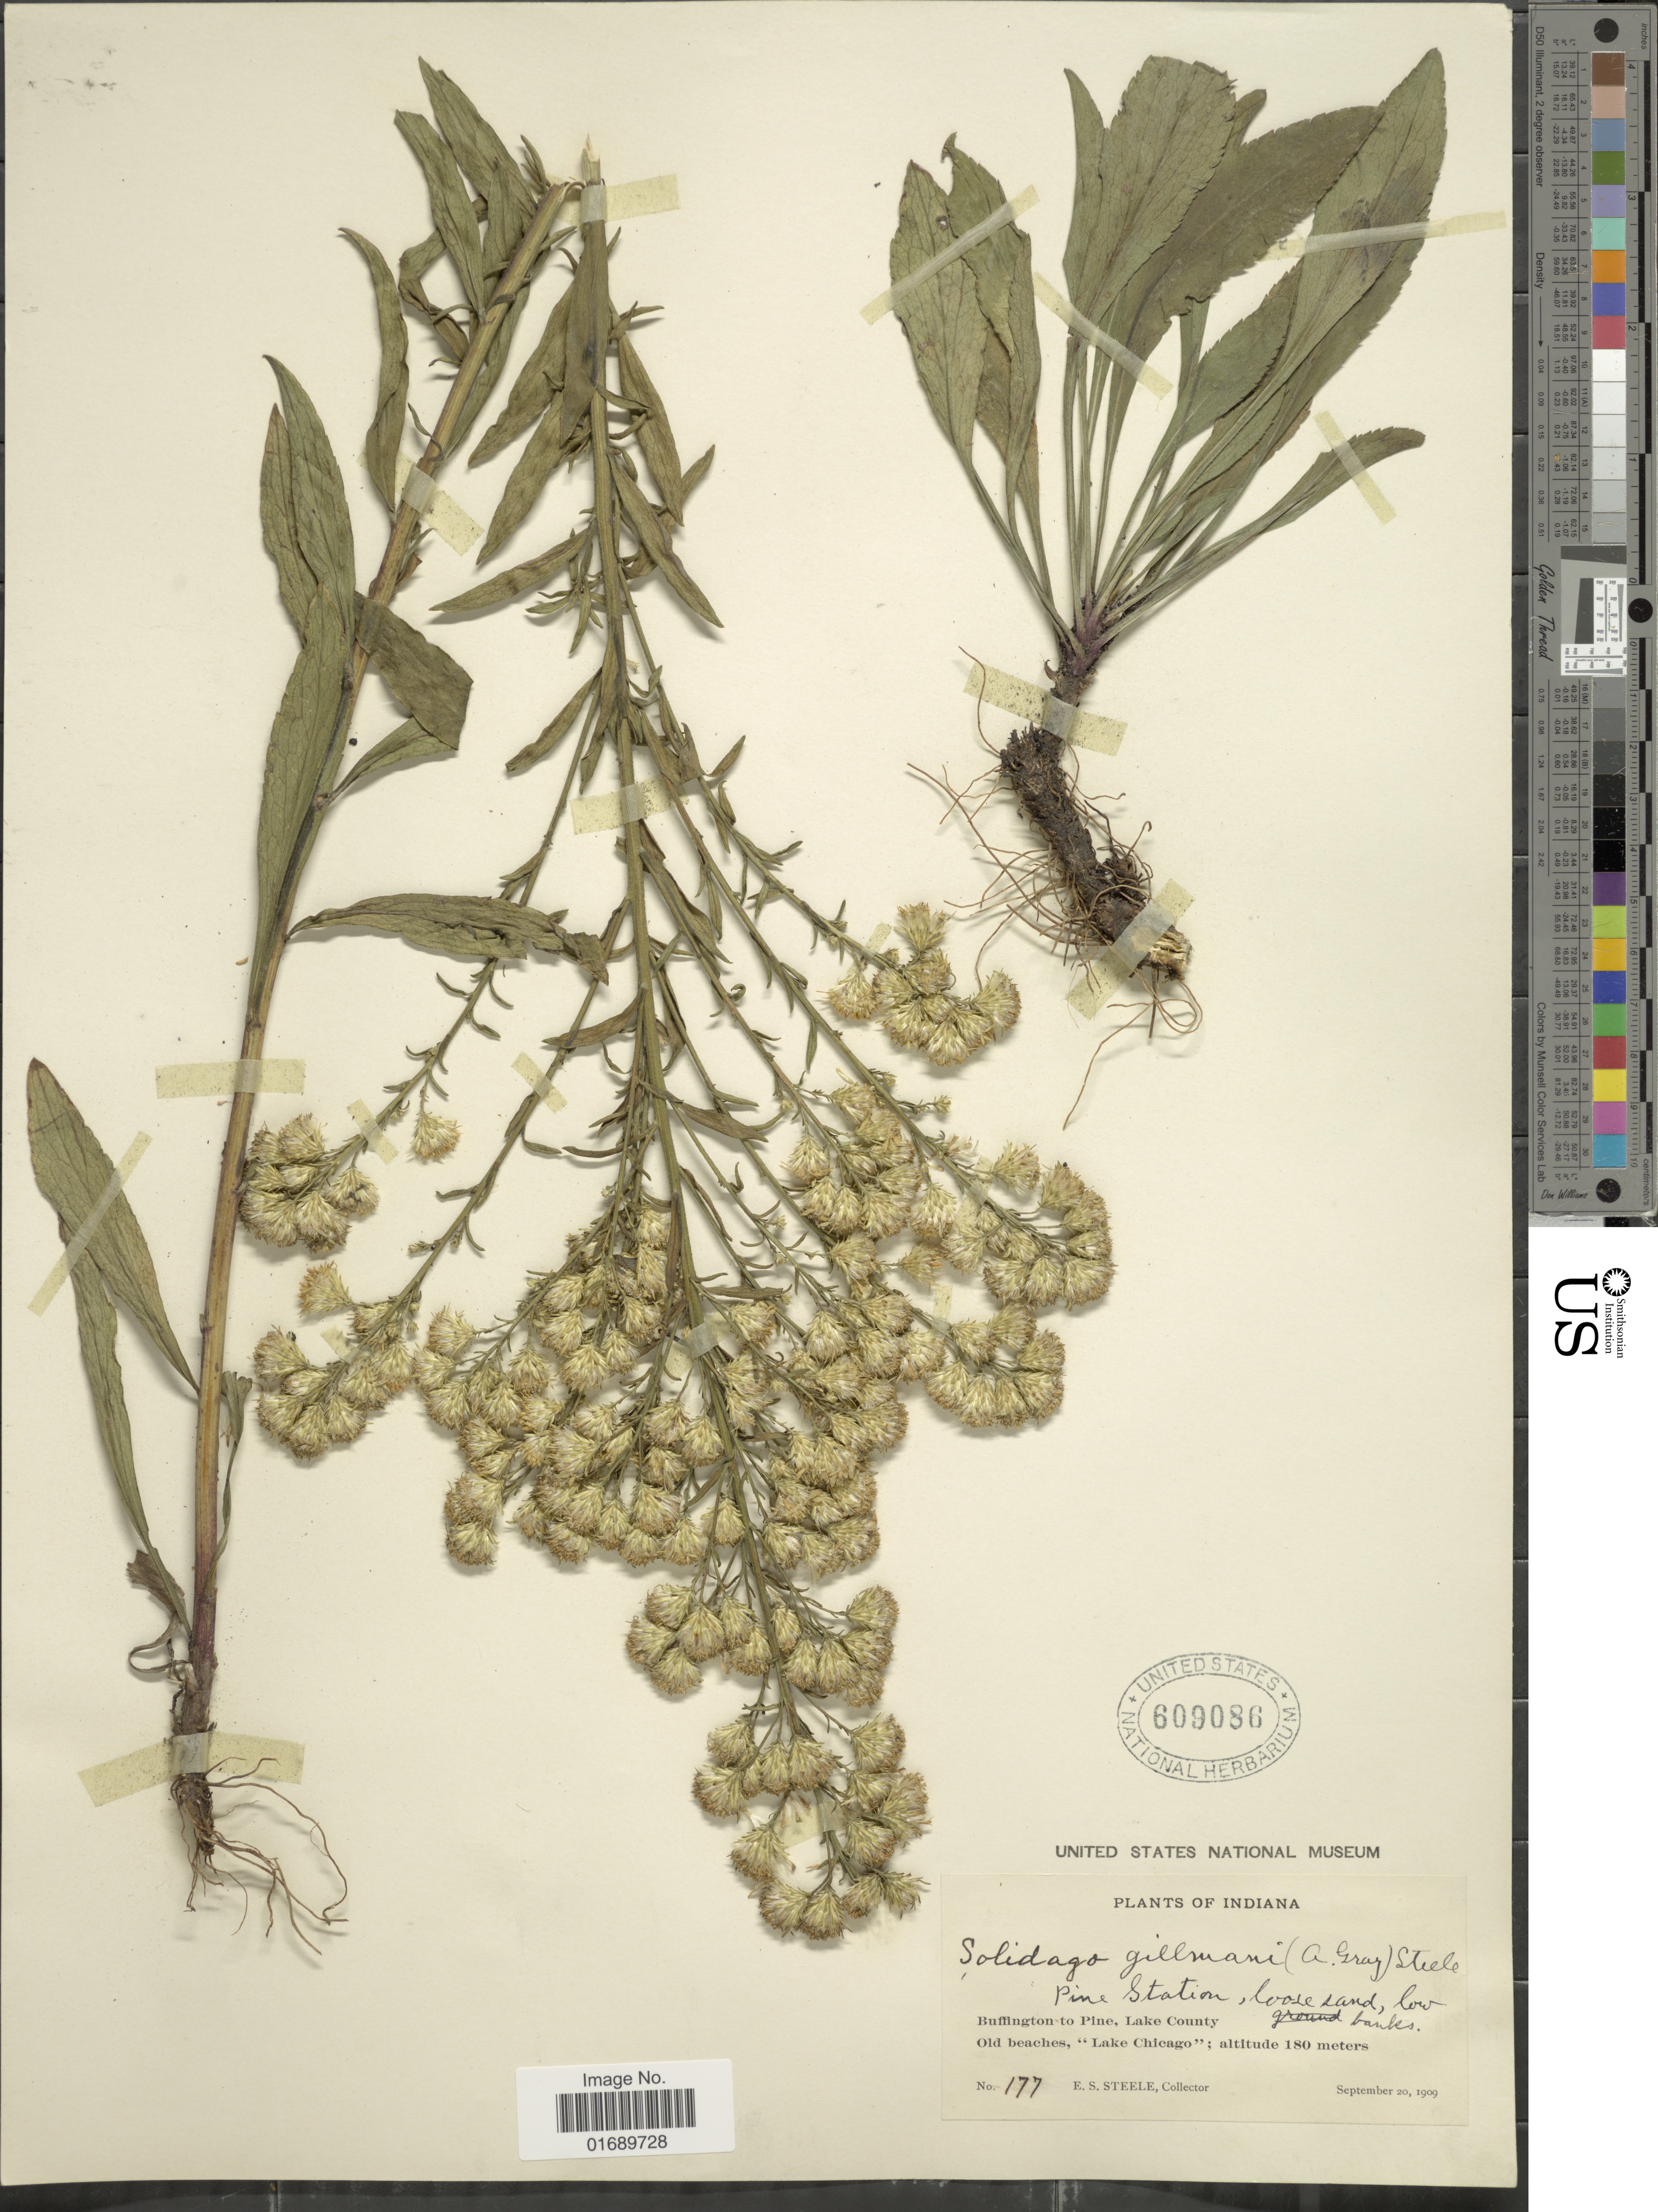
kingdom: Plantae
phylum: Tracheophyta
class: Magnoliopsida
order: Asterales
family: Asteraceae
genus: Solidago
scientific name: Solidago racemosa var. gillmanii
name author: (A. Gray) Fernald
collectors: E. Steele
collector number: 177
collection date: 1909-09-20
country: United States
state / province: Indiana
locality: Pine Station, loose sand, low banks, Buffington to Pine, Lake County, Old beaches, 'Lake Chicago'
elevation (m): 180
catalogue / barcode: US 609086